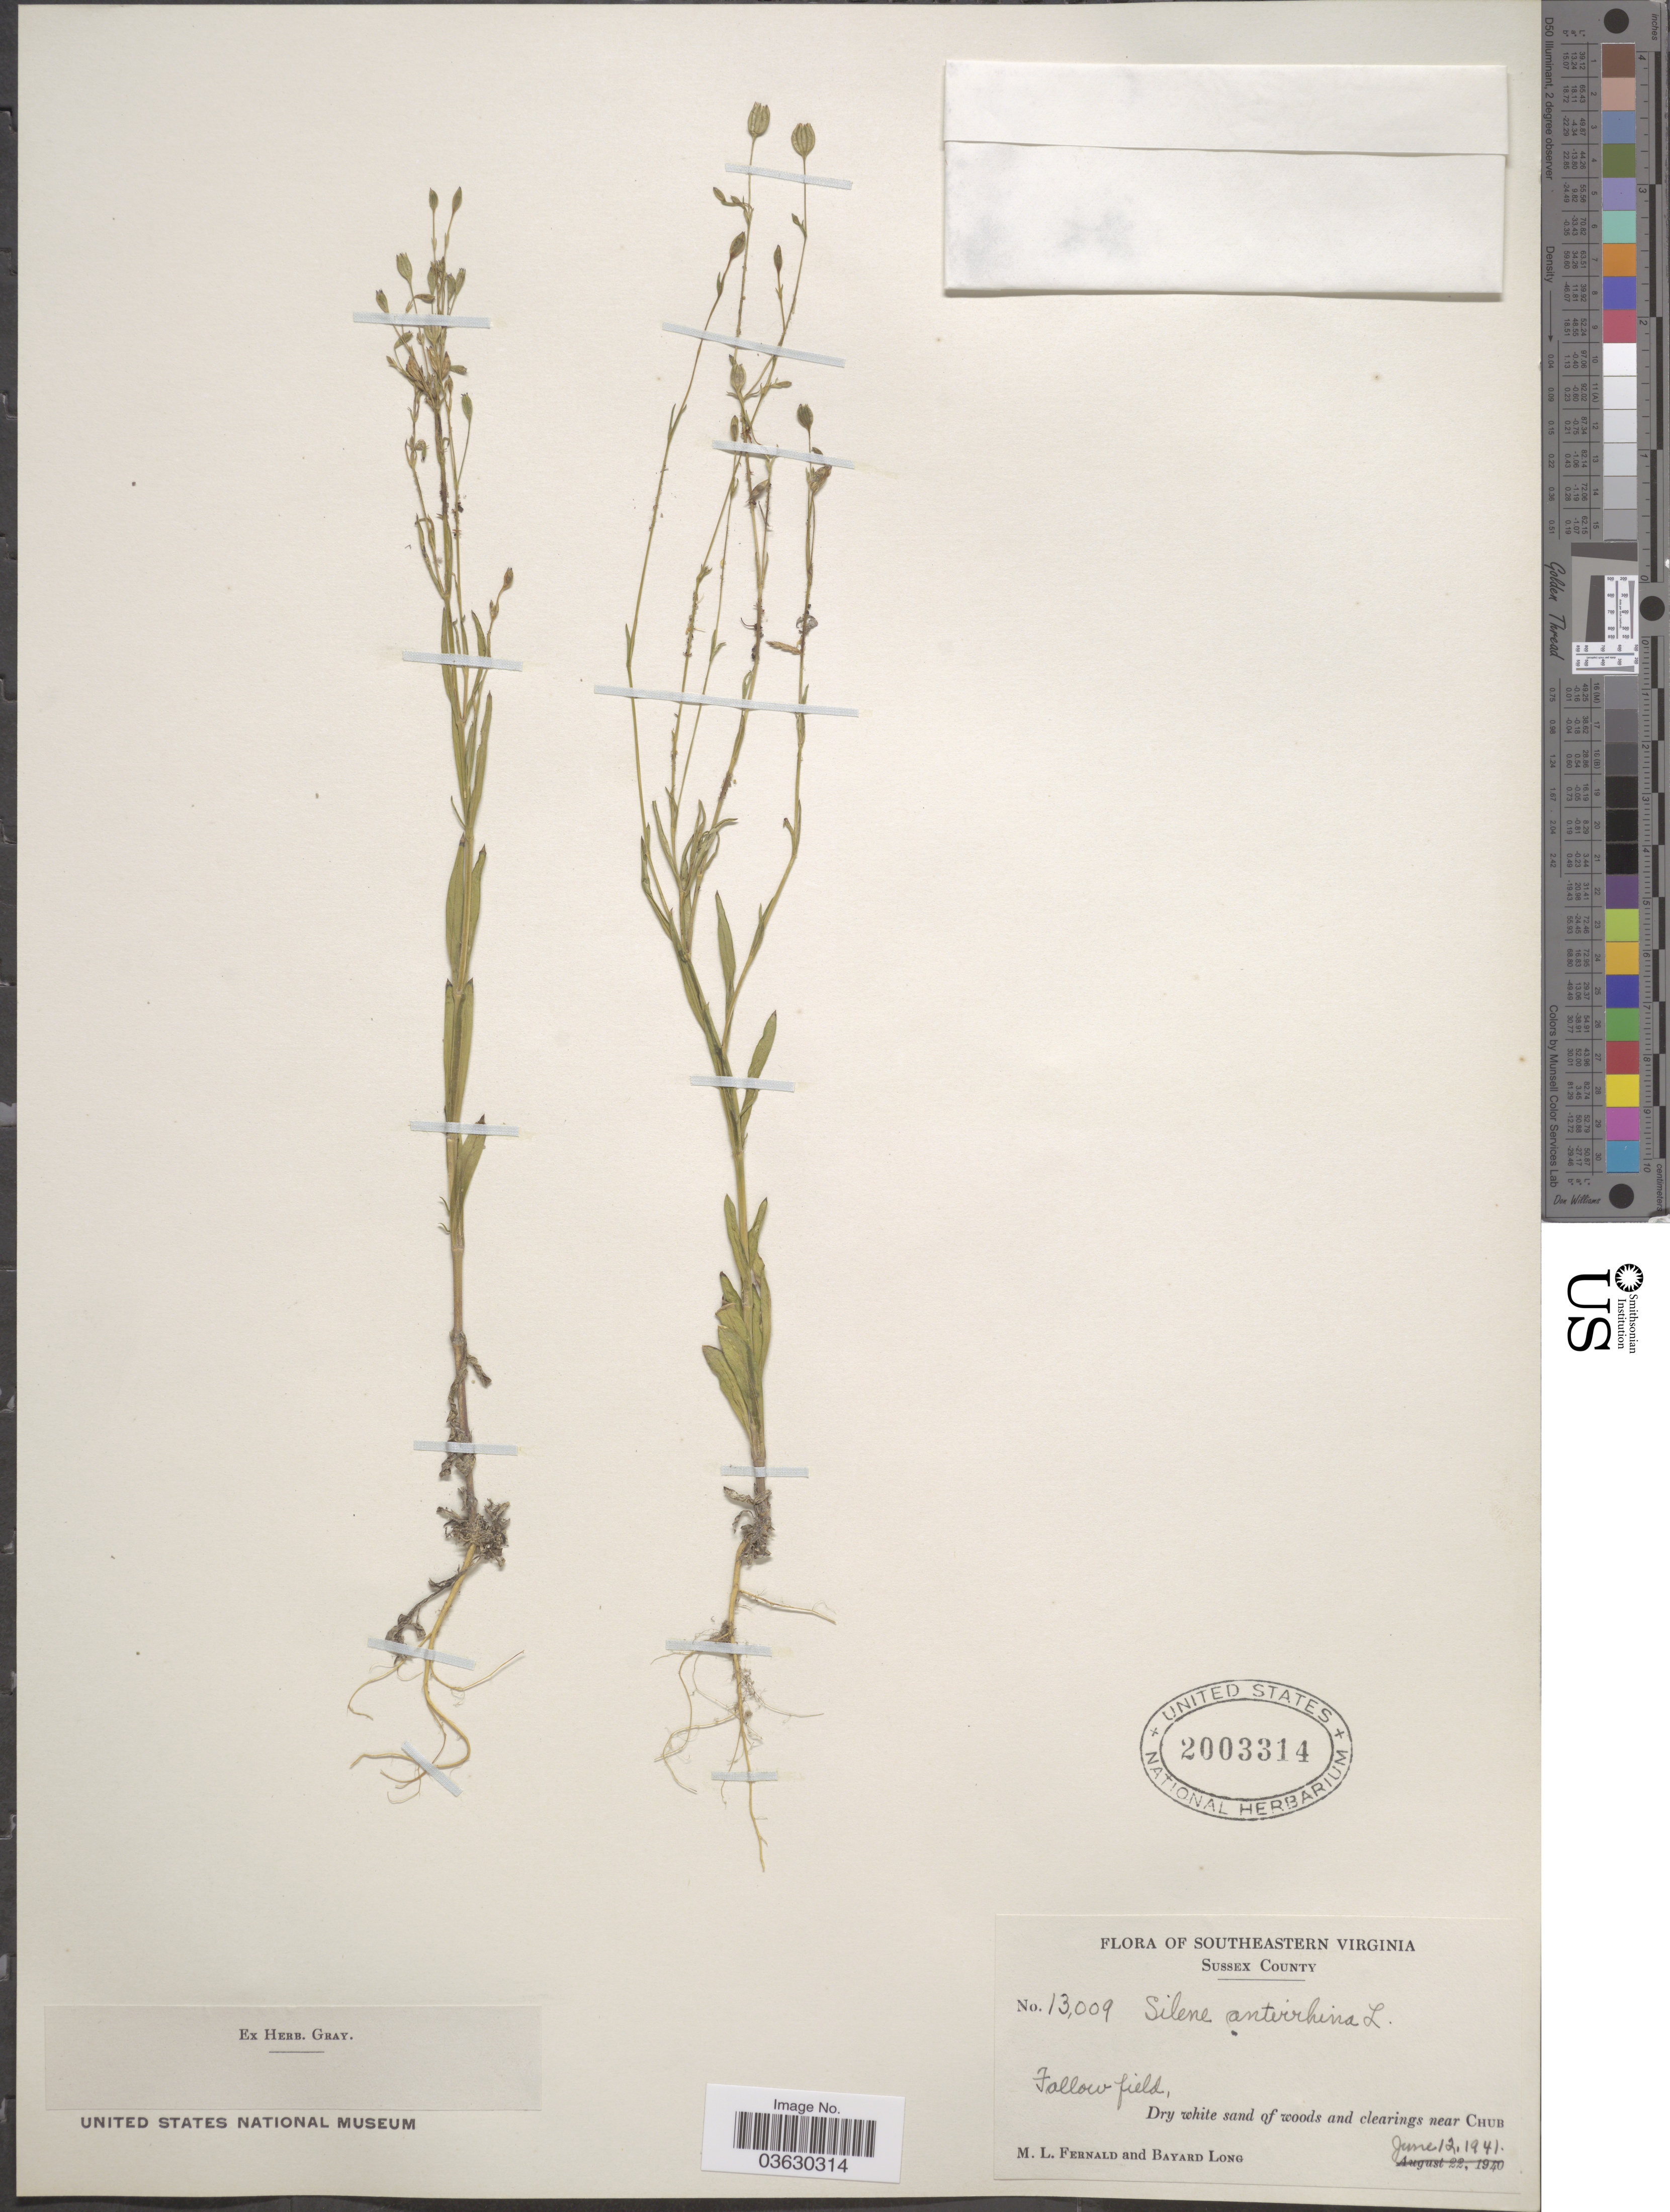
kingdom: Plantae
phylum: Tracheophyta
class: Magnoliopsida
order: Caryophyllales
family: Caryophyllaceae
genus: Silene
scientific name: Silene antirrhina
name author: L.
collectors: M. L. Fernald & B. Long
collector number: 13009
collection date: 1941-06-12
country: United States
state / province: Virginia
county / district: Sussex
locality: Southeastern Virginia. Sussex County. Near Chub.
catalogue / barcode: US 2003314